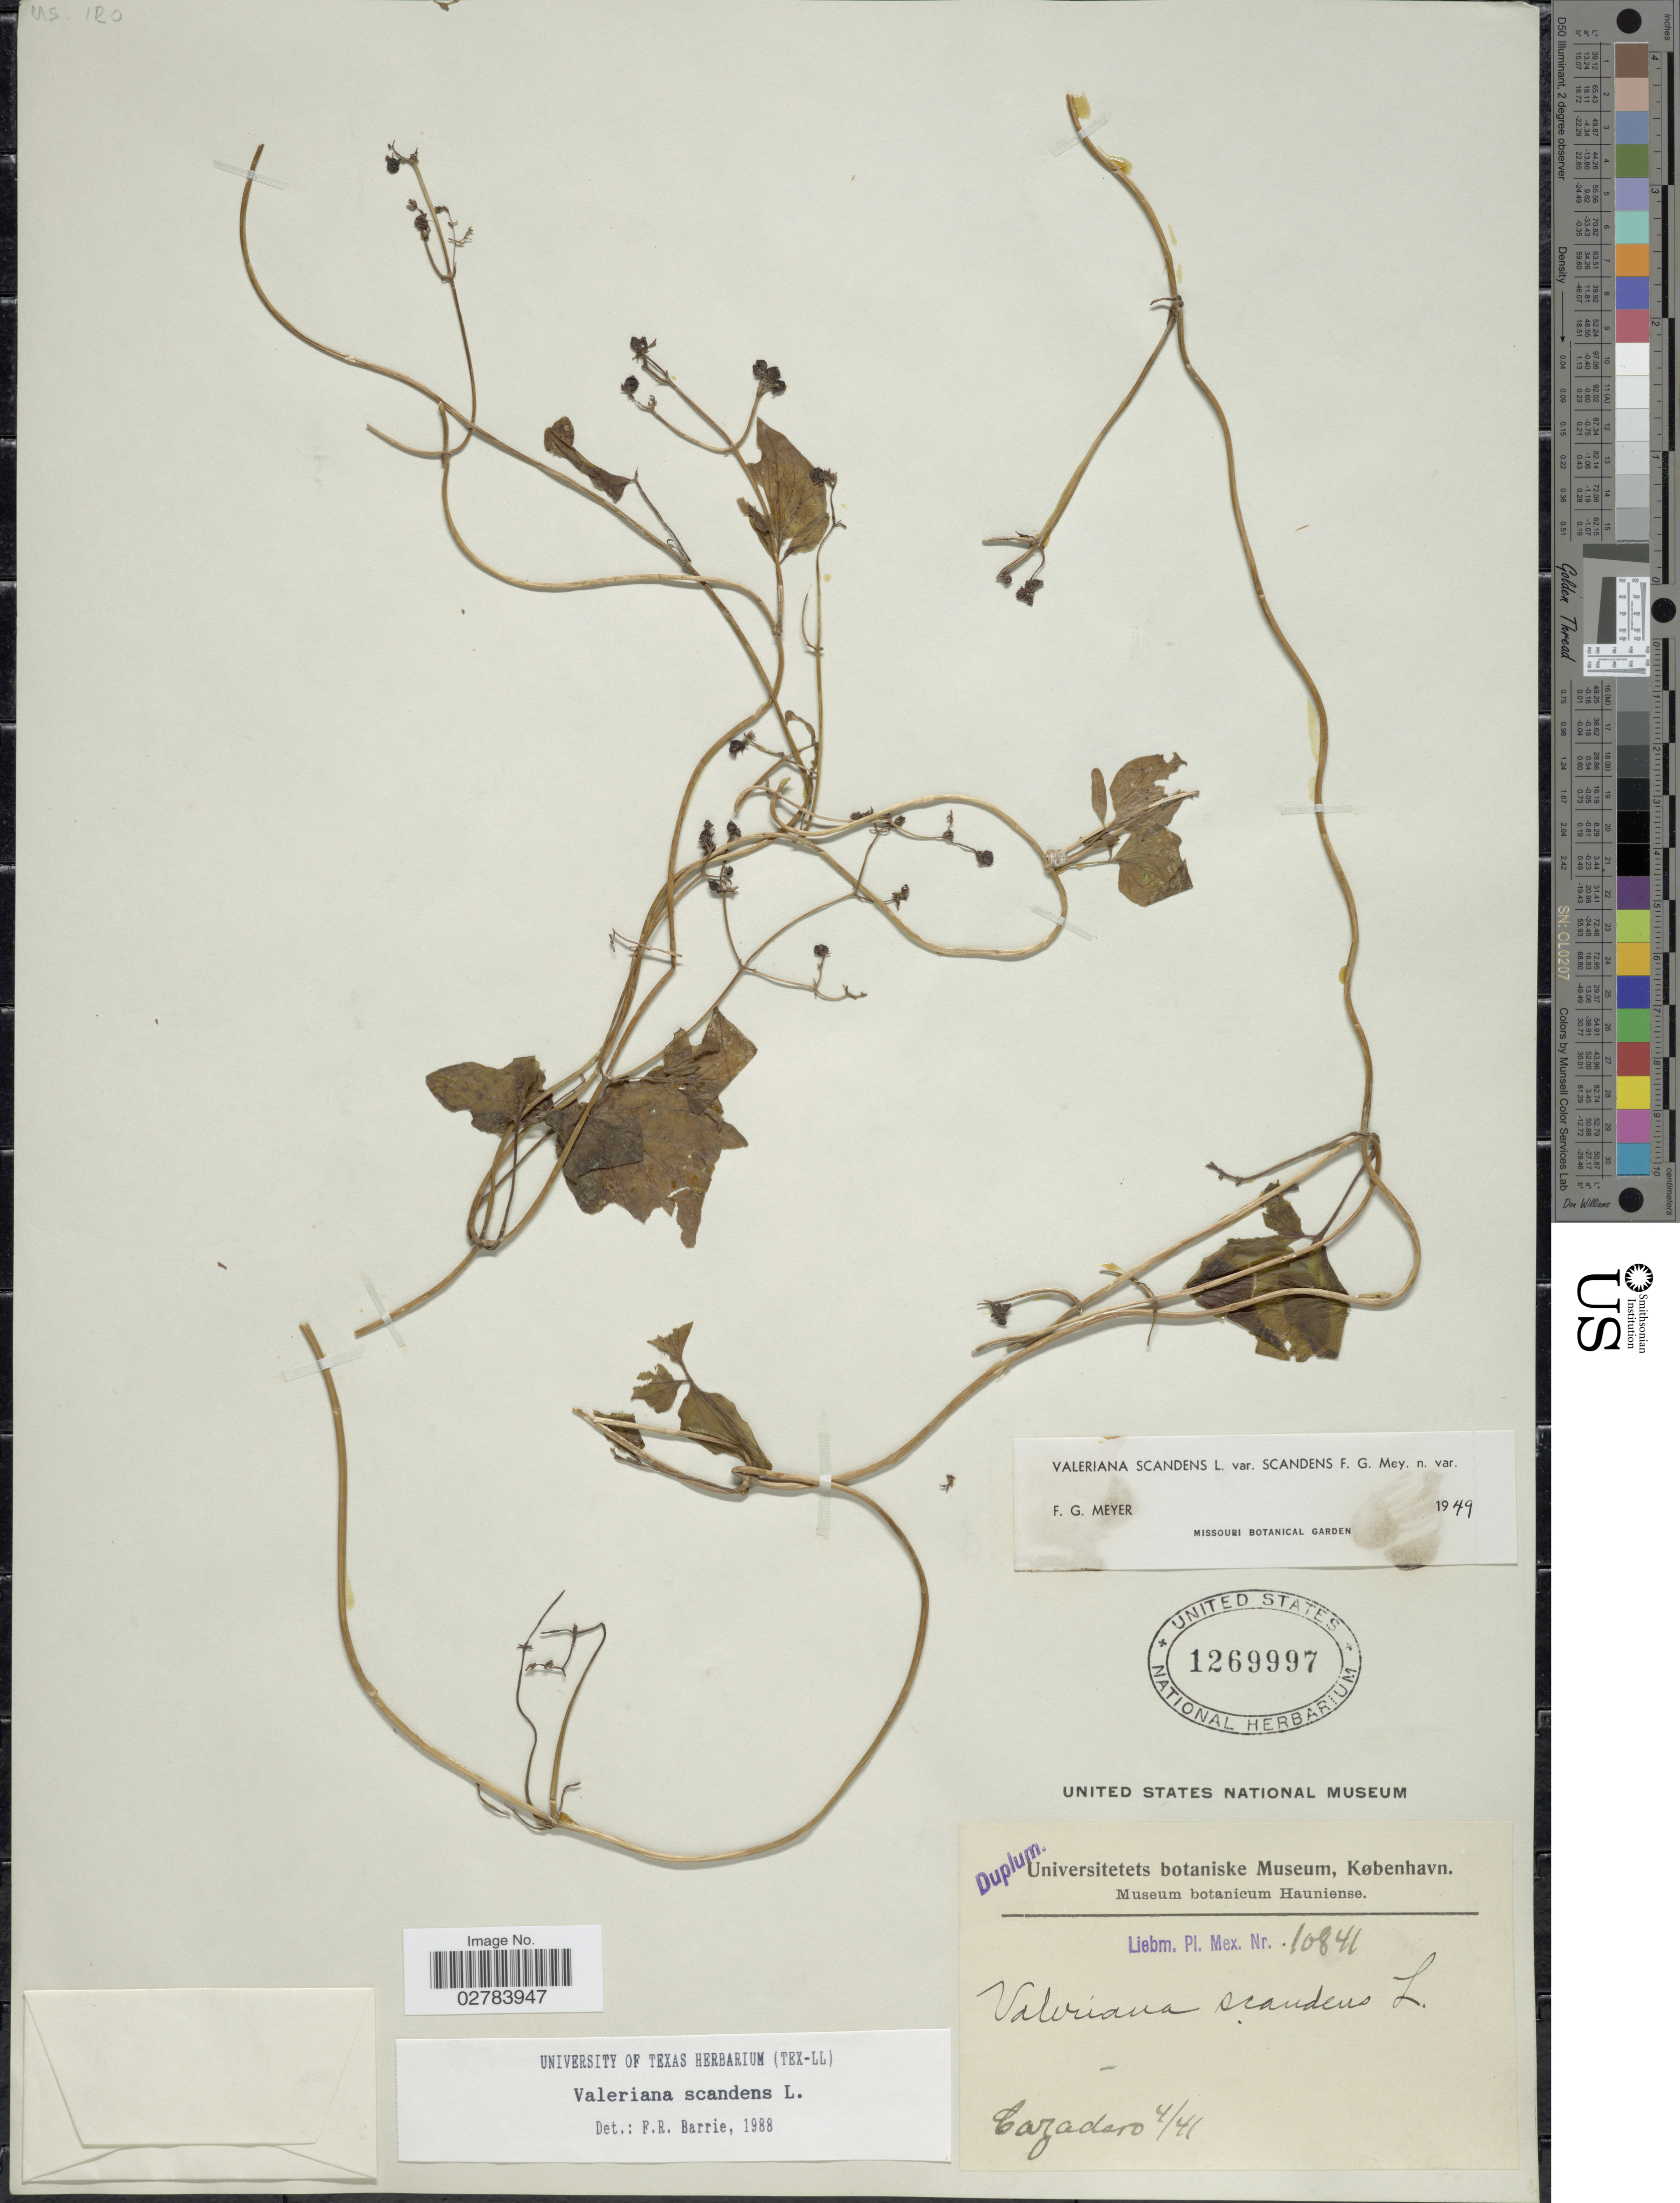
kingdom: Plantae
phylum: Tracheophyta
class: Magnoliopsida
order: Dipsacales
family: Caprifoliaceae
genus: Valeriana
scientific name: Valeriana scandens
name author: L.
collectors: Liebmann, --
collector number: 10841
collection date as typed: Transcribed d/m/y: /4/41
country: Mexico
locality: Cazadero.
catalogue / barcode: US 1269997